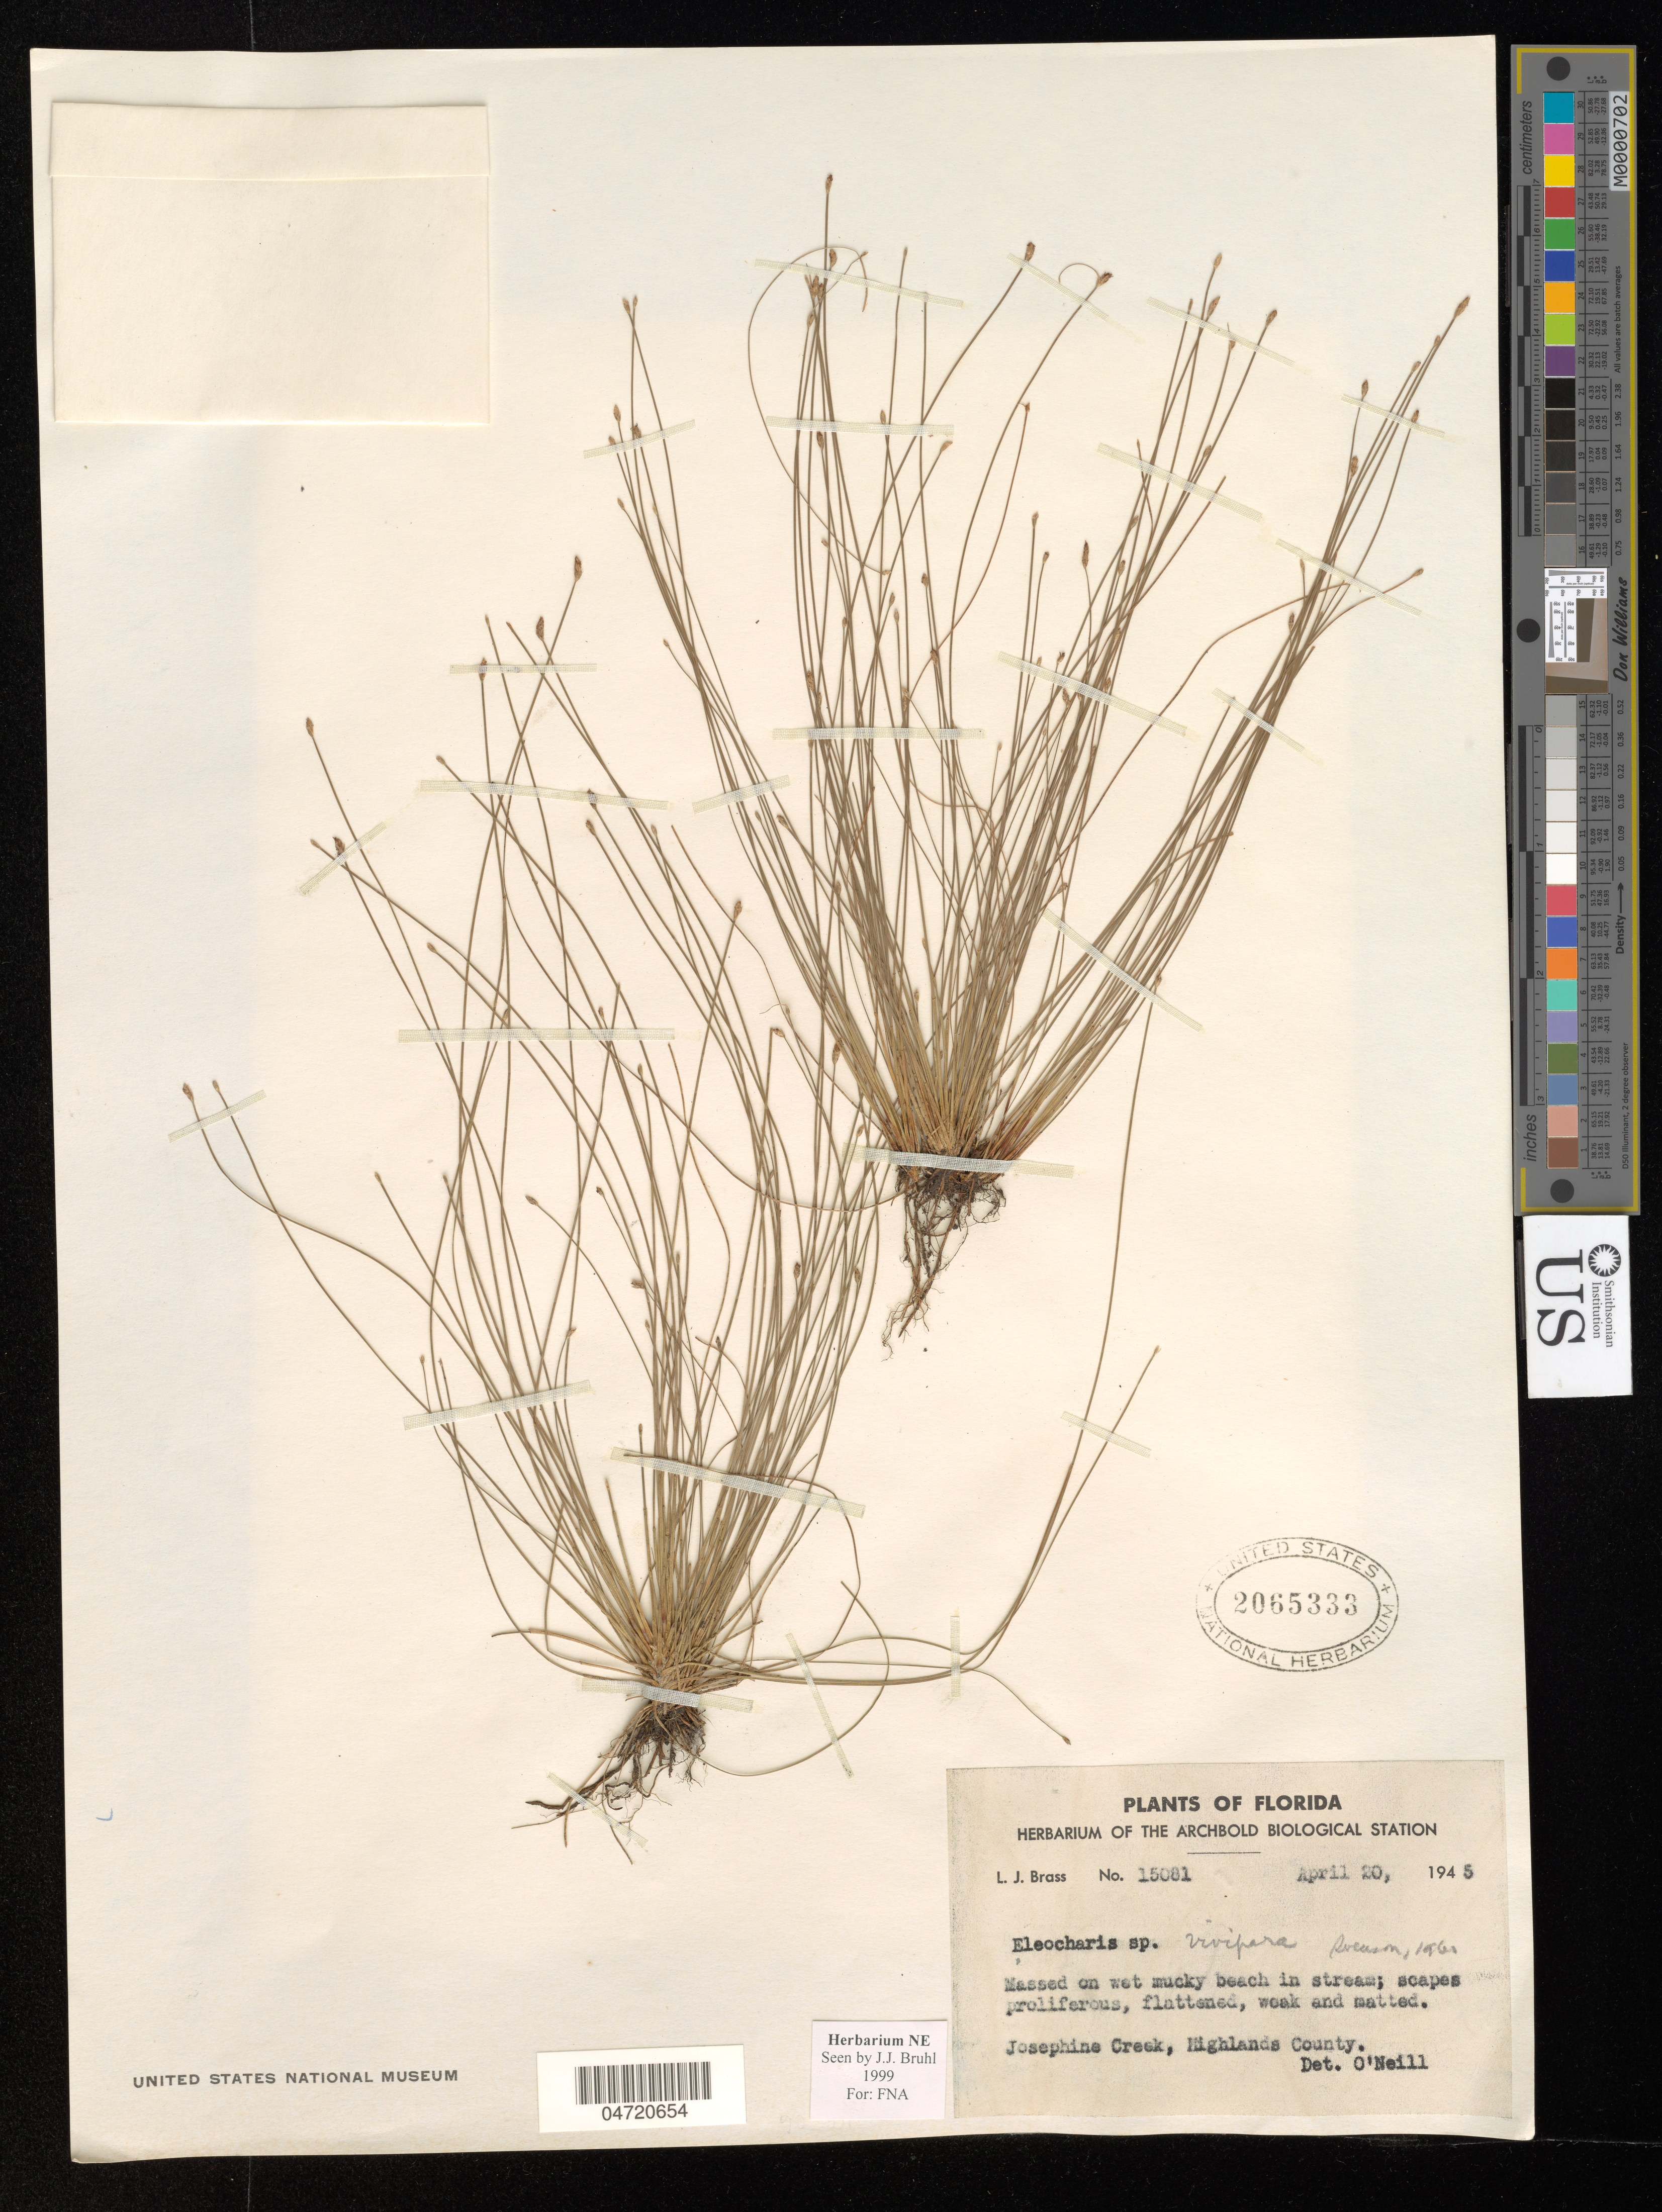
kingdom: Plantae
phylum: Tracheophyta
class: Liliopsida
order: Poales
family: Cyperaceae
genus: Eleocharis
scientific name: Eleocharis vivipara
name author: Link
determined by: Bruhl, J. J., (NE), University of New England (AUSTRALIA)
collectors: L. J. Brass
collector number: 15081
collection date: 1945-04-20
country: United States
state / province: Florida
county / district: Highlands County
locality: Josephine Creek.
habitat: On wet mucky beach in streams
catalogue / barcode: US 2065333